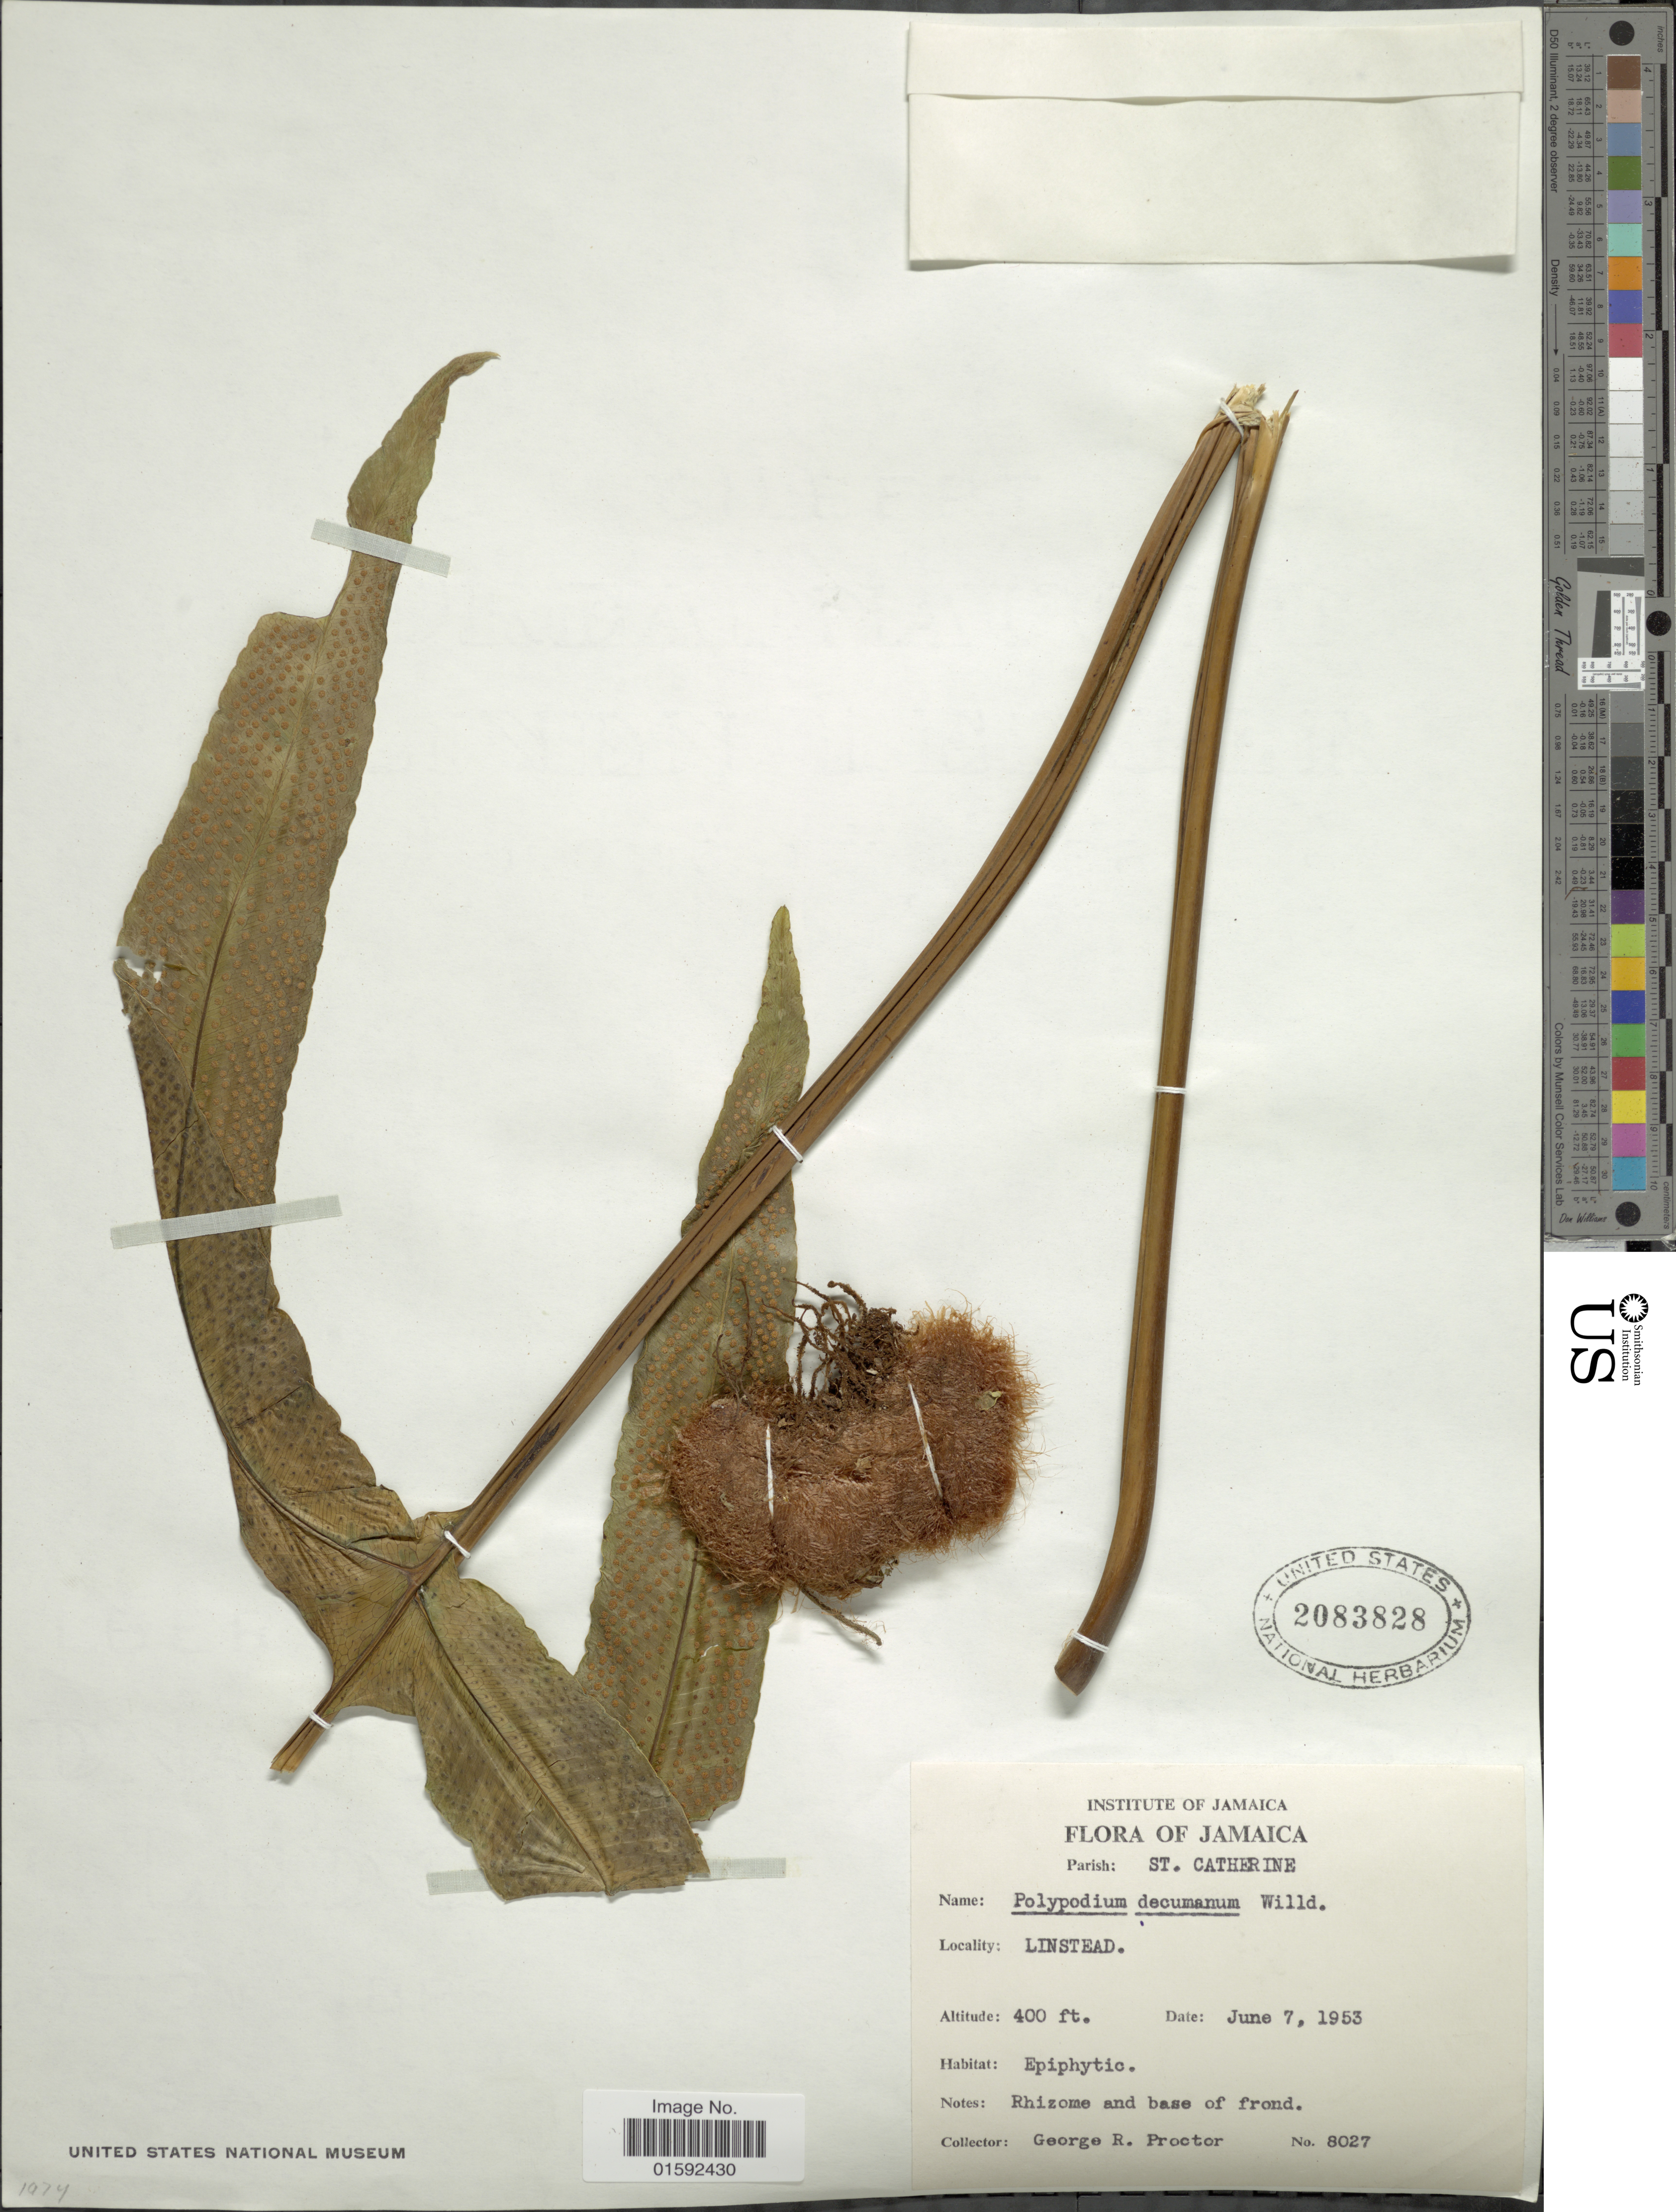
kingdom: Plantae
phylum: Tracheophyta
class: Polypodiopsida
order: Polypodiales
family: Polypodiaceae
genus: Phlebodium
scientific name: Phlebodium decumanum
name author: (Willd.) J. Sm.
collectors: G. R. Proctor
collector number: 8027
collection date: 1953-06-07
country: Jamaica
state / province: Saint Catherine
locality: Jamaica, Parish: St. Catherine, Linstead.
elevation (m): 122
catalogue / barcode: US 2083828